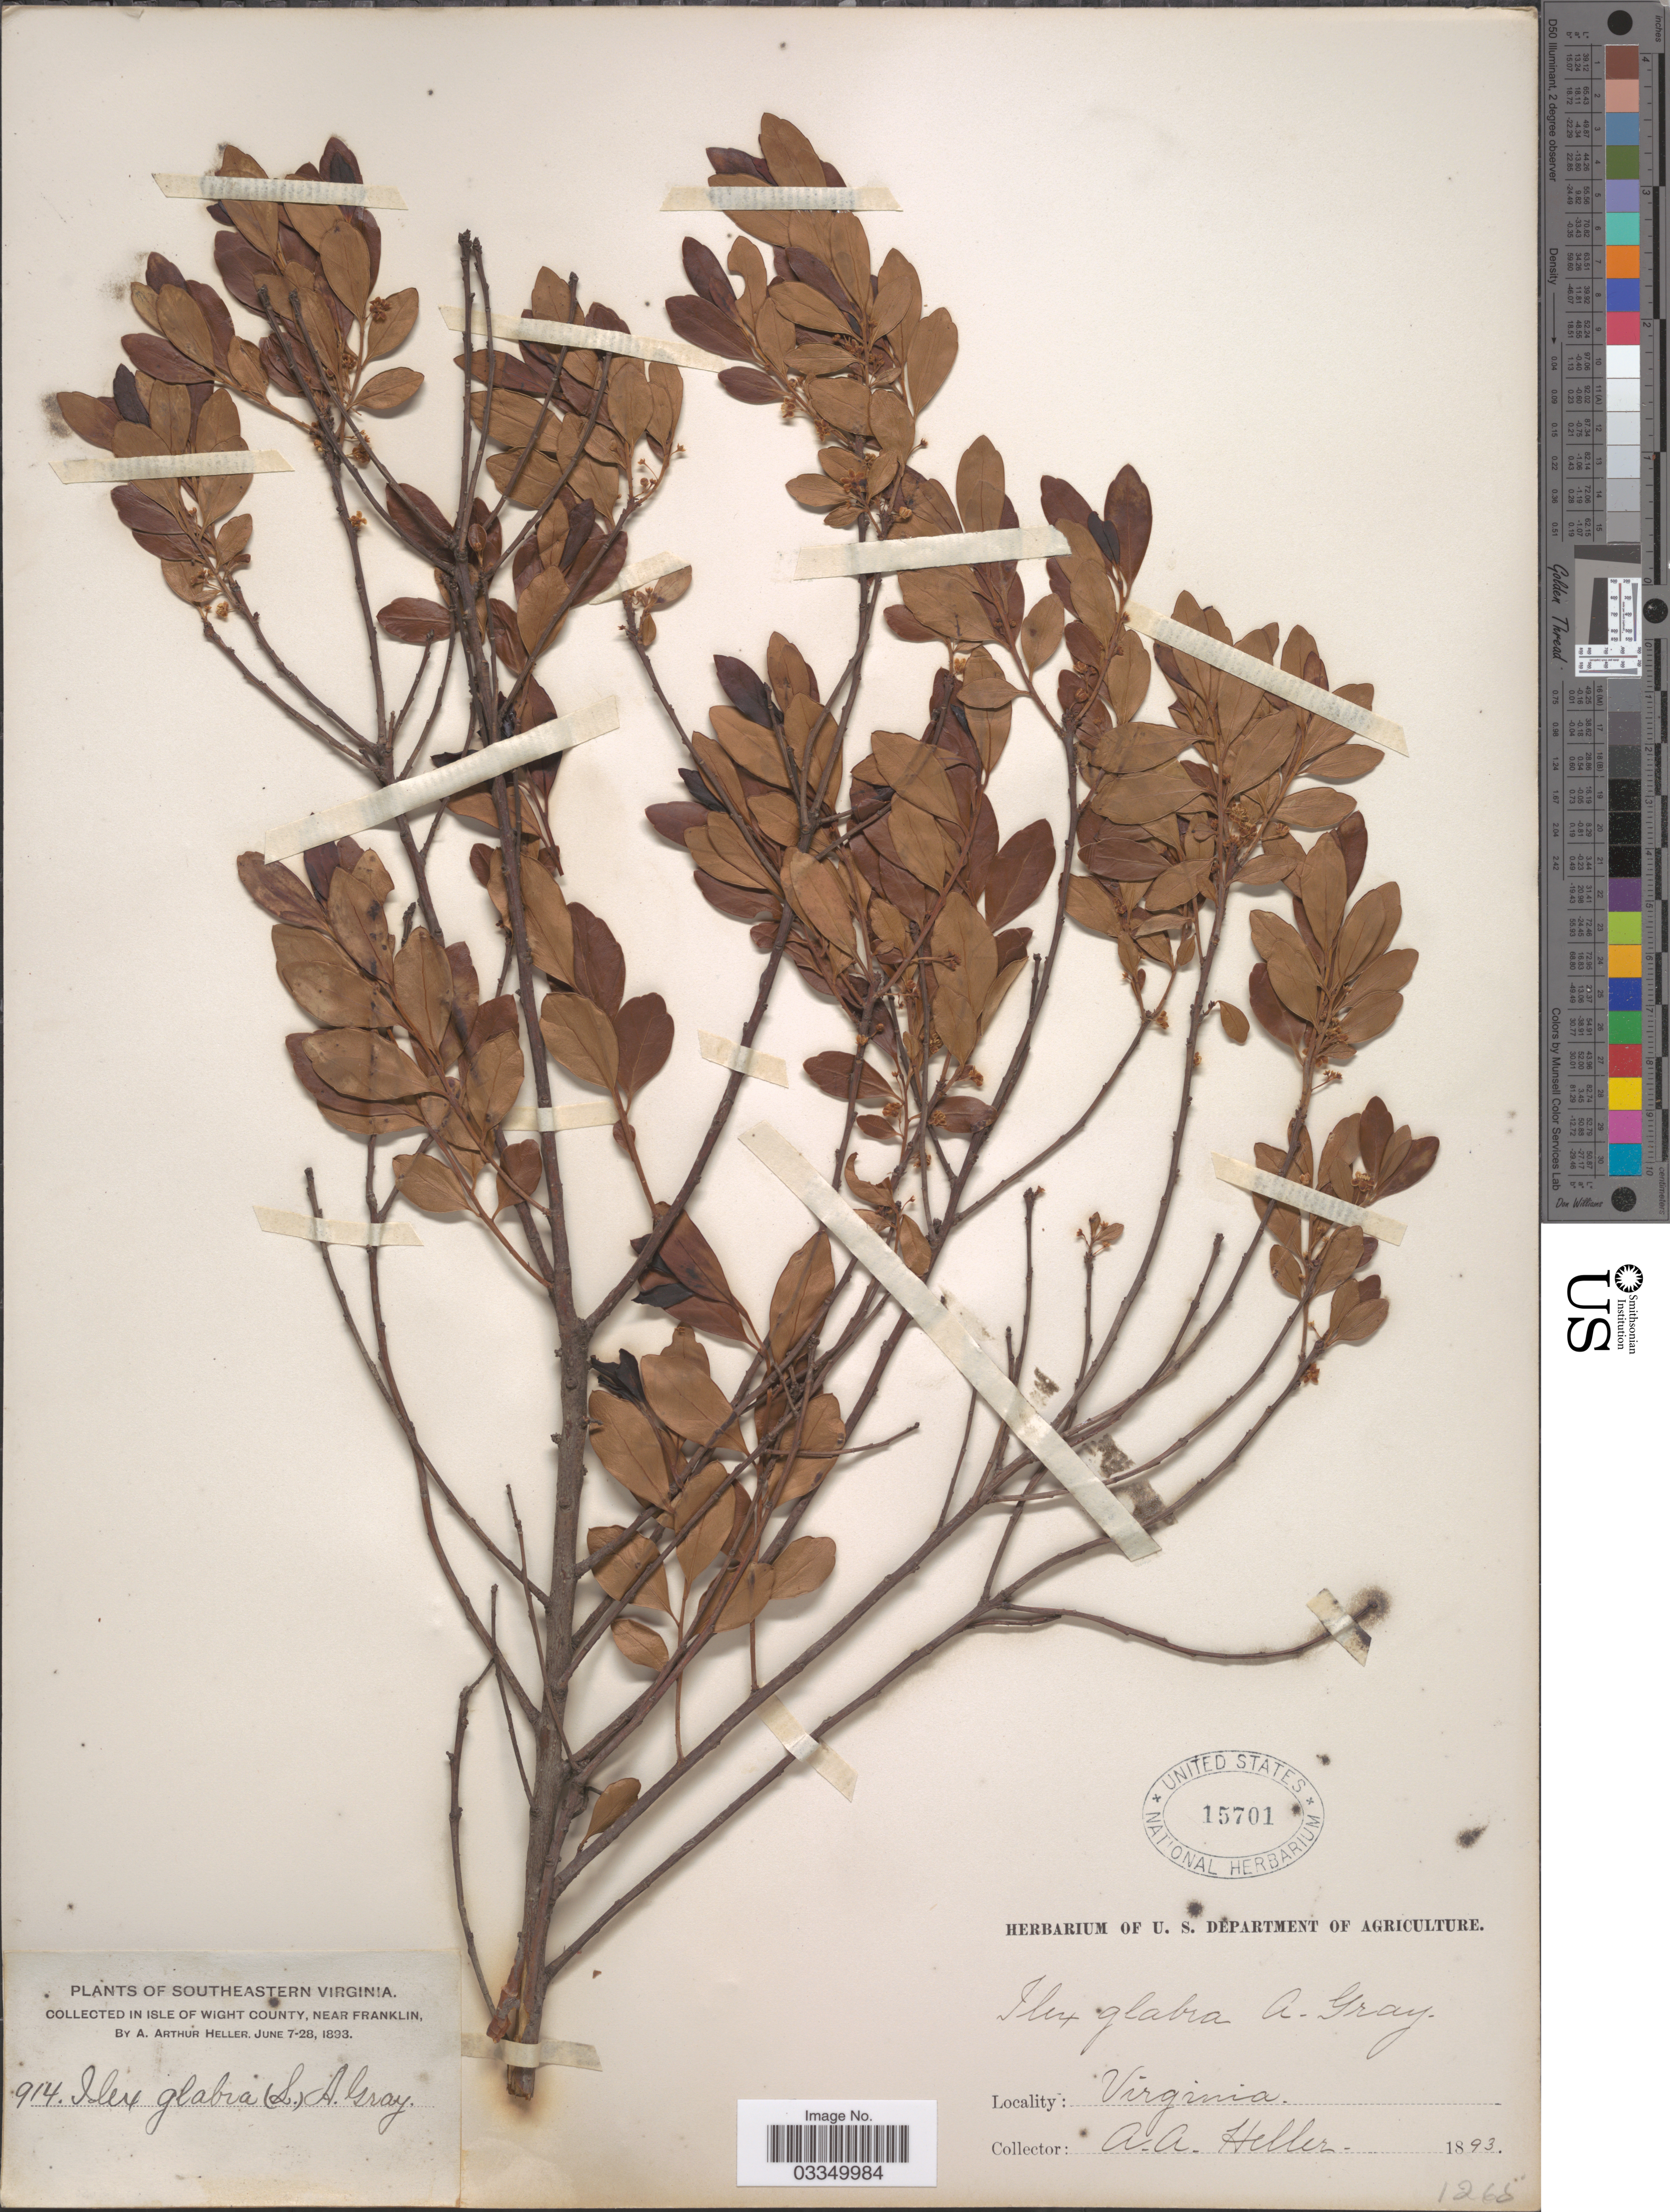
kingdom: Plantae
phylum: Tracheophyta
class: Magnoliopsida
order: Aquifoliales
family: Aquifoliaceae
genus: Ilex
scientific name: Ilex glabra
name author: (L.) A. Gray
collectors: A. A. Heller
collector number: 914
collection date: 1893-06-07/1893-06-28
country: United States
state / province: Virginia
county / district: Isle of Wight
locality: Southeastern Virginia. Isle of Wight County, near Franklin.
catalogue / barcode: US 15701